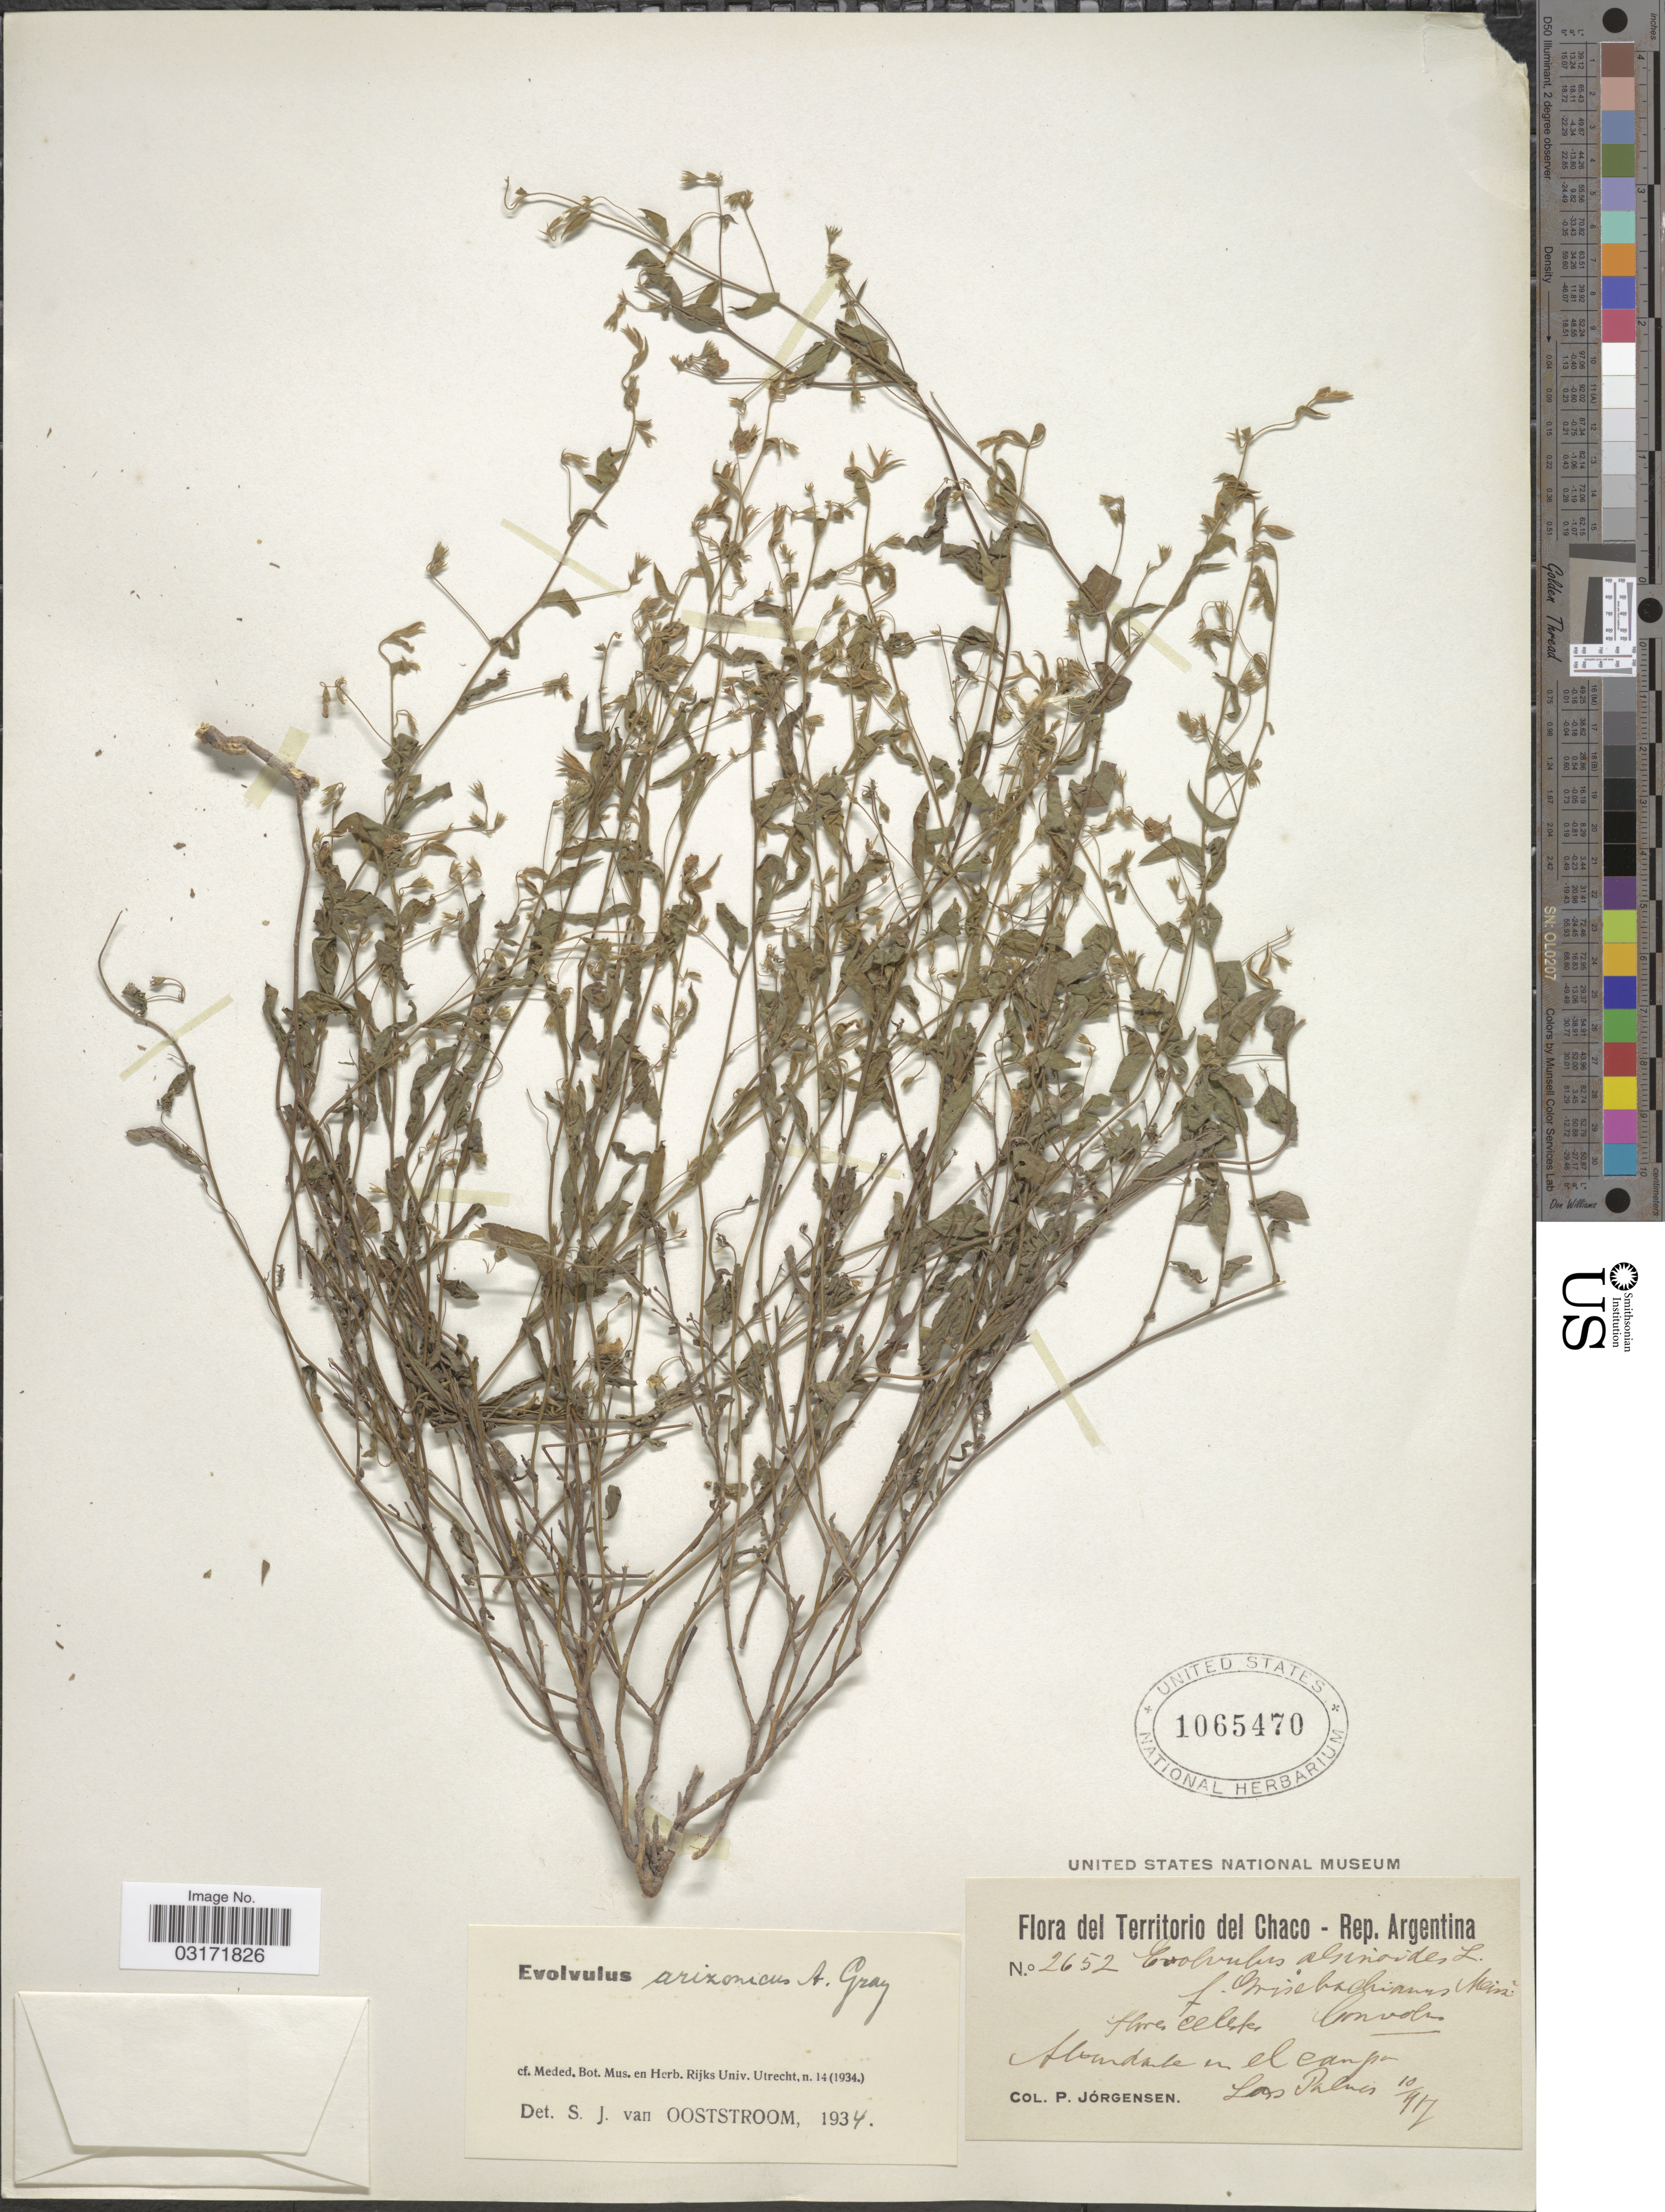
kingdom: Plantae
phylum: Tracheophyta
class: Magnoliopsida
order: Solanales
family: Convolvulaceae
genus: Evolvulus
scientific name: Evolvulus arizonicus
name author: A. Gray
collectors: P. Jörgensen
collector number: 2652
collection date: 1917-10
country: Argentina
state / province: Chaco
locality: Abundante en el campo Los Palmas.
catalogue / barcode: US 1065470